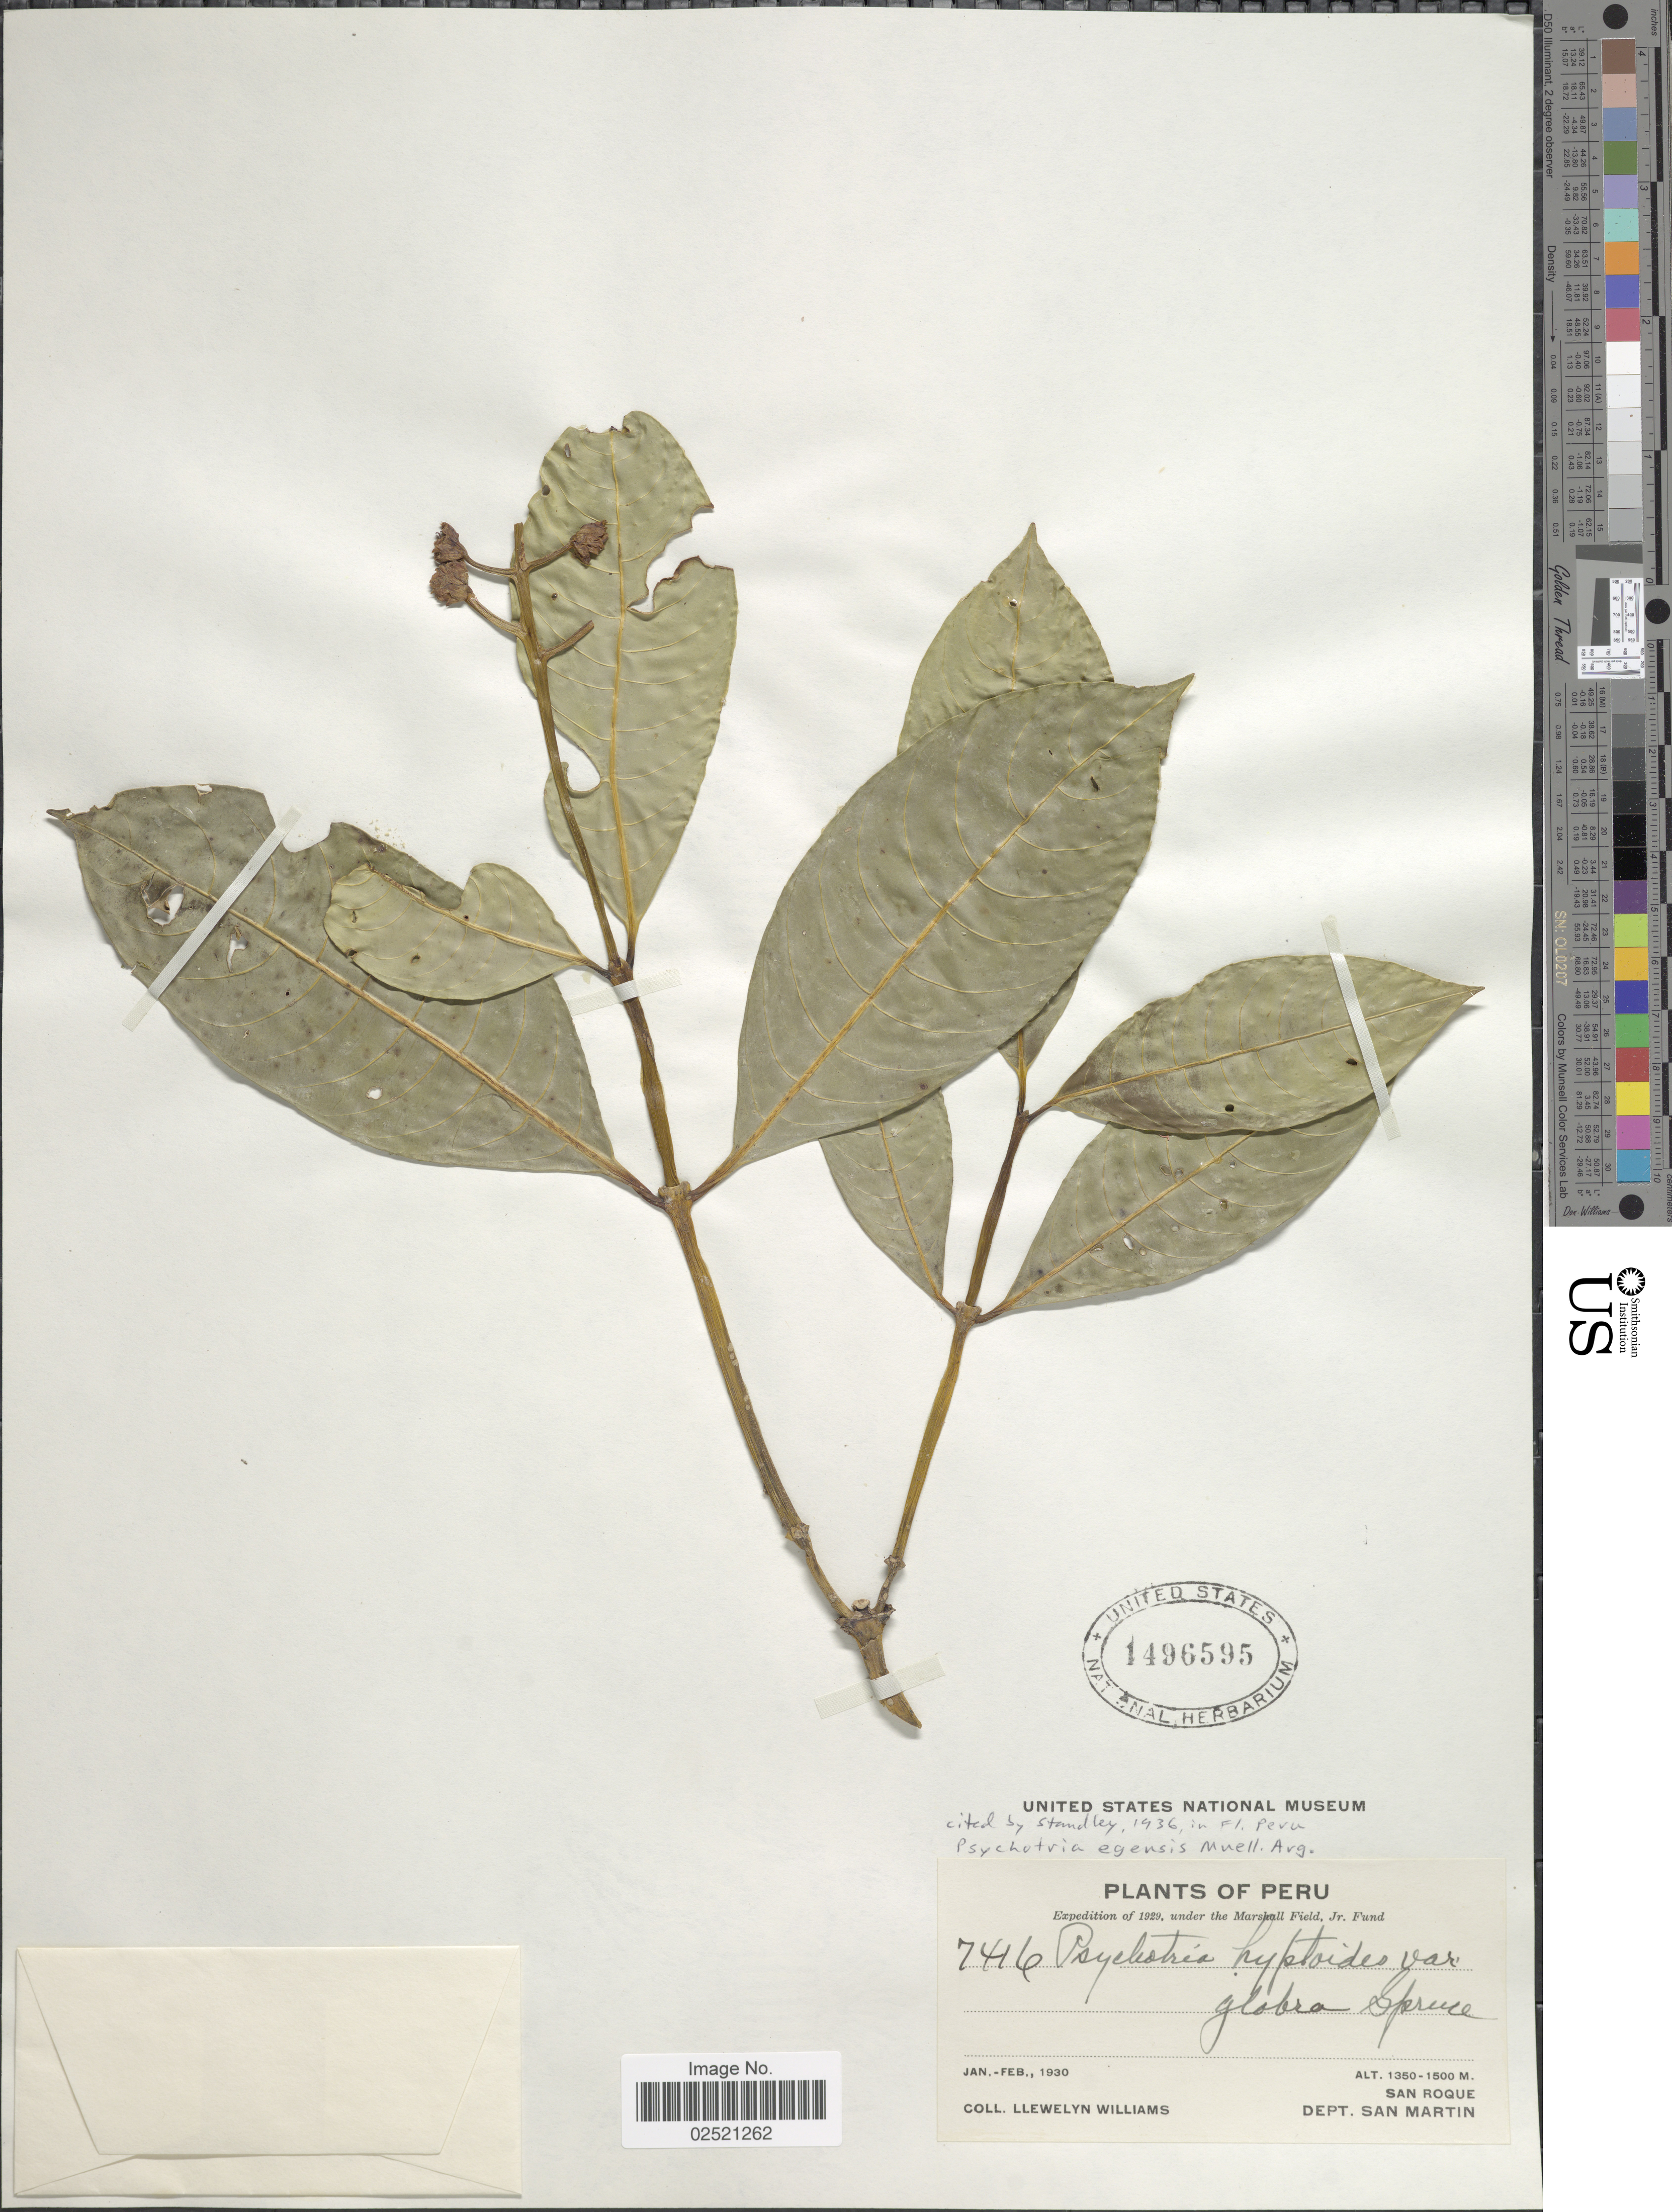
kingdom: Plantae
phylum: Tracheophyta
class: Magnoliopsida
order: Gentianales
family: Rubiaceae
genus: Psychotria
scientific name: Psychotria egensis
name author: Müll. Arg.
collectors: Ll. Williams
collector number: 7416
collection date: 1930-01/1930-02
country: Peru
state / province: San Martín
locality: San Roque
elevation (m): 1350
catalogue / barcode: US 1496595